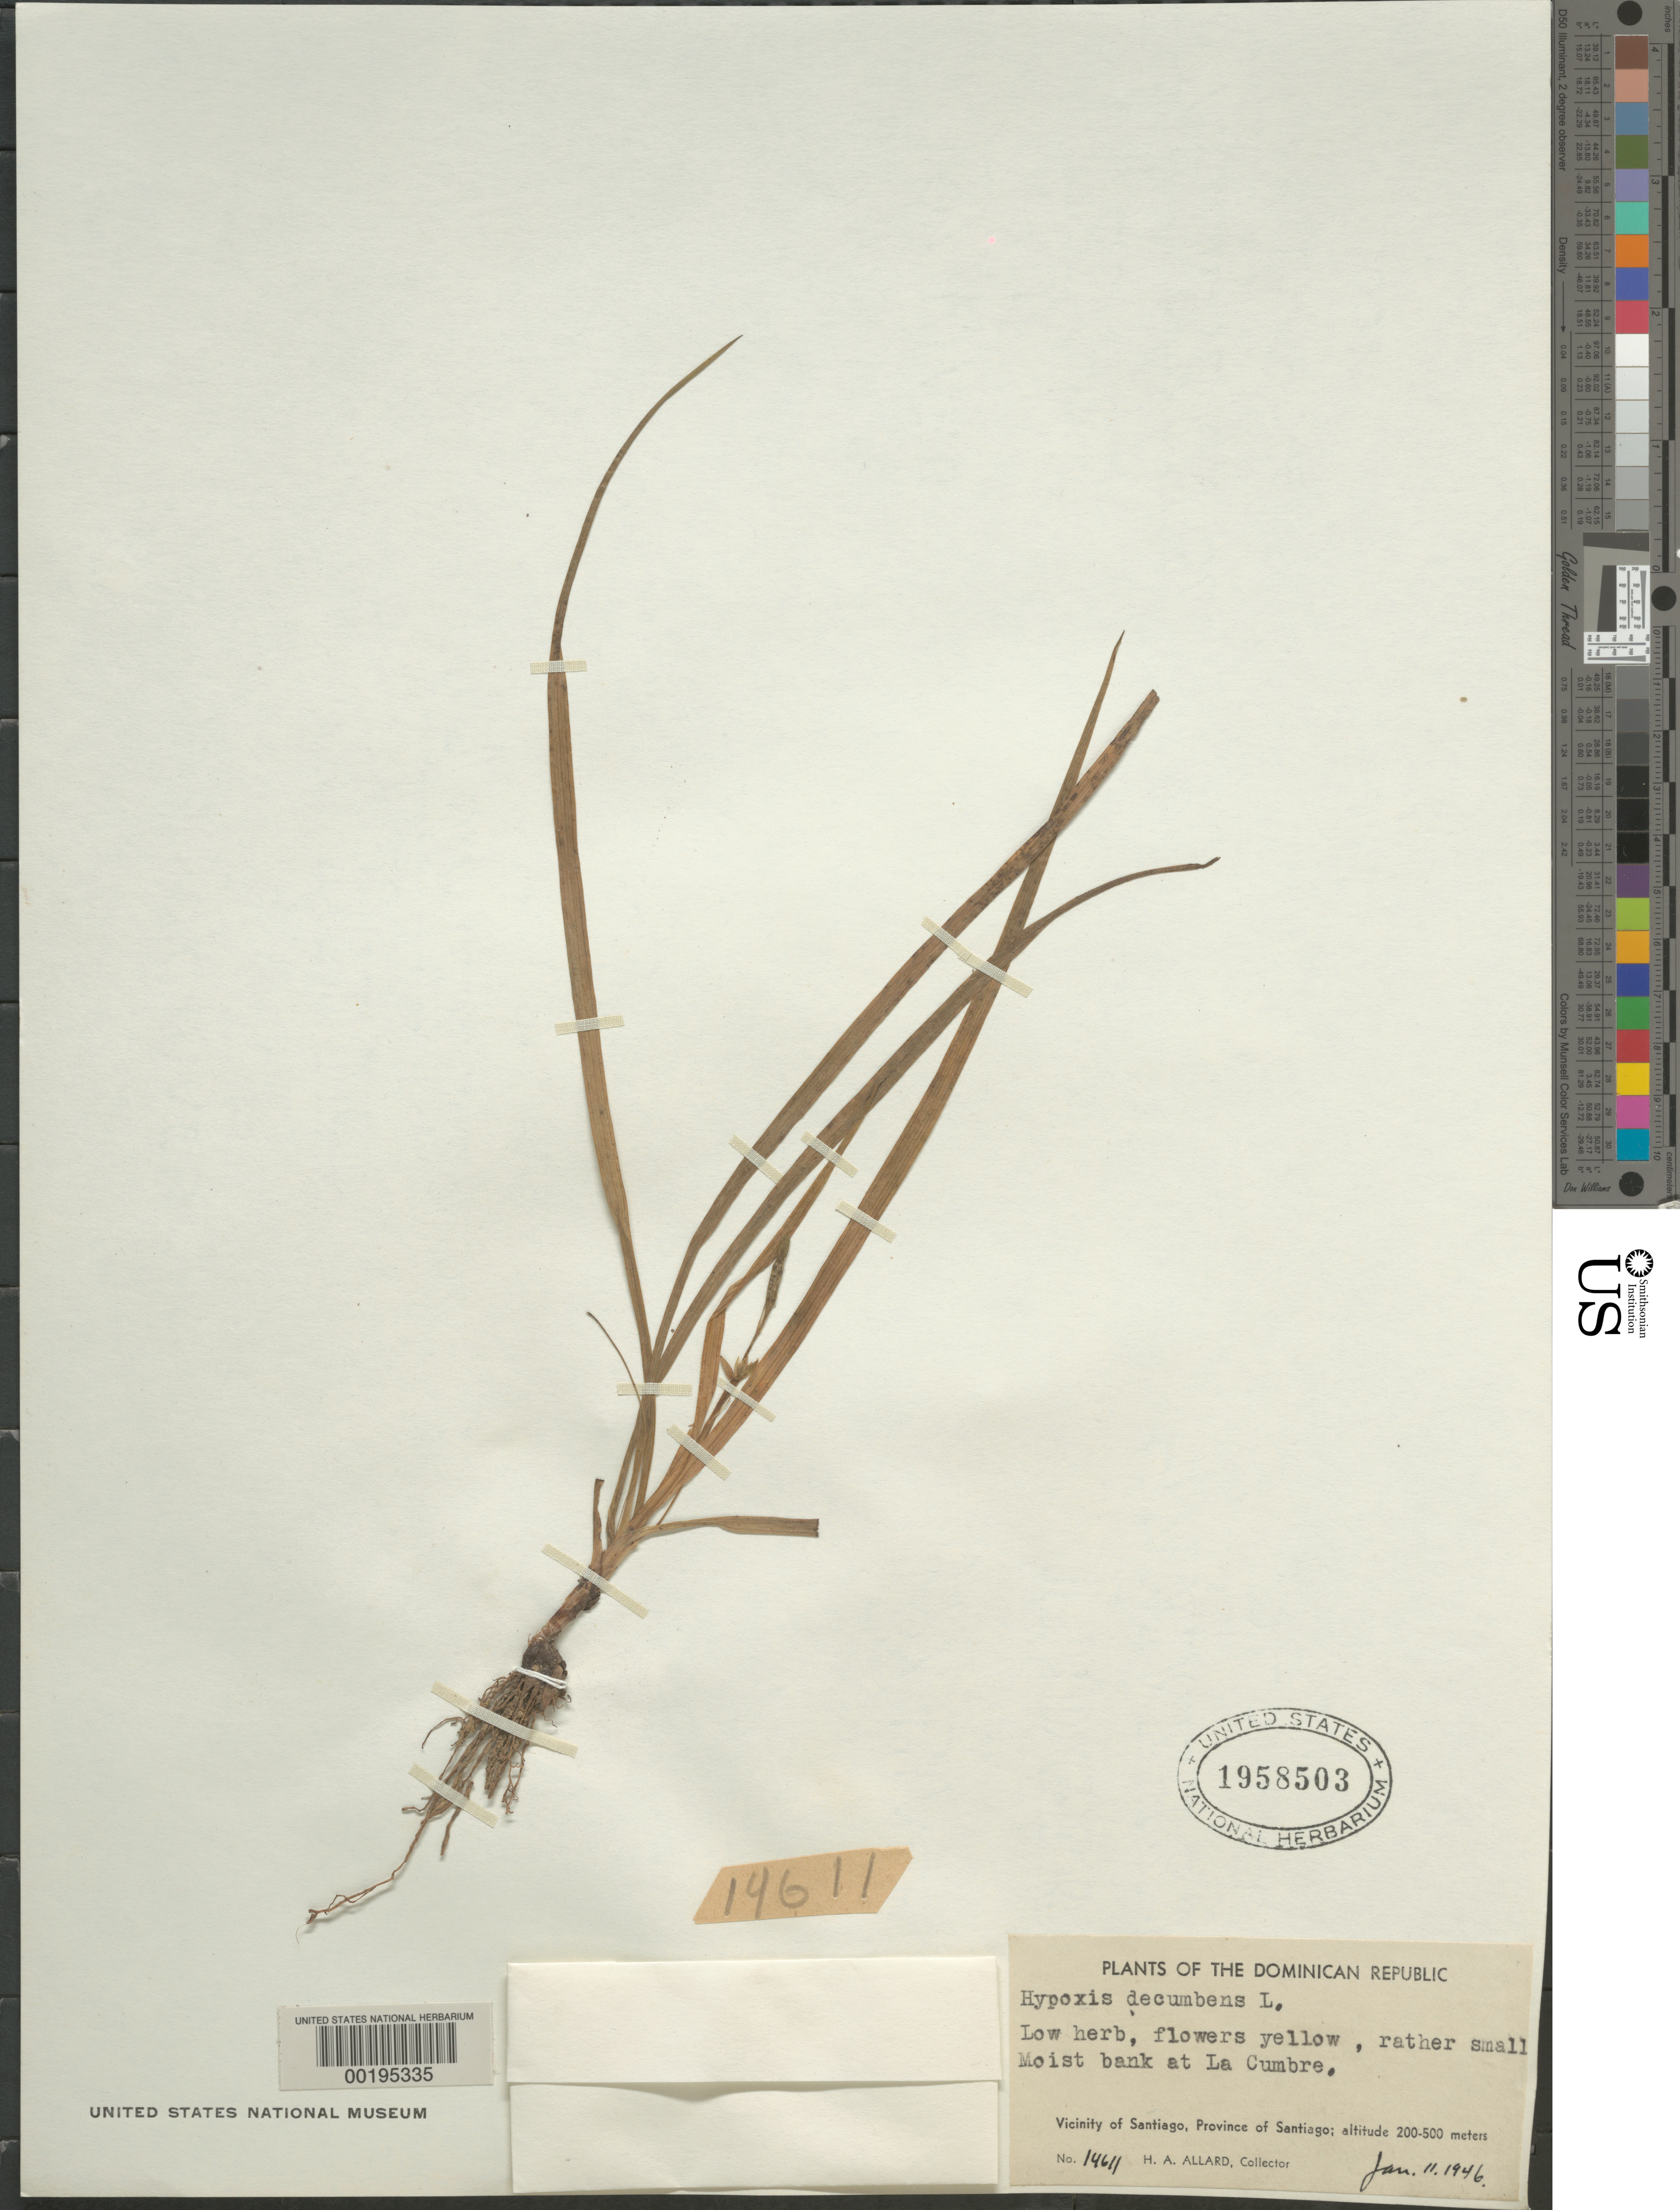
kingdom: Plantae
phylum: Tracheophyta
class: Liliopsida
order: Asparagales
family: Hypoxidaceae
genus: Hypoxis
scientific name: Hypoxis decumbens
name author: L.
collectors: H. A. Allard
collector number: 14611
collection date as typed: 11 Jan 1946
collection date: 1946-01-11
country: Dominican Republic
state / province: Santiago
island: Hispaniola Island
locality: At la cumbre; vicinity of santiago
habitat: Moist bank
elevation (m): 200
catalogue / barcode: US 1958503